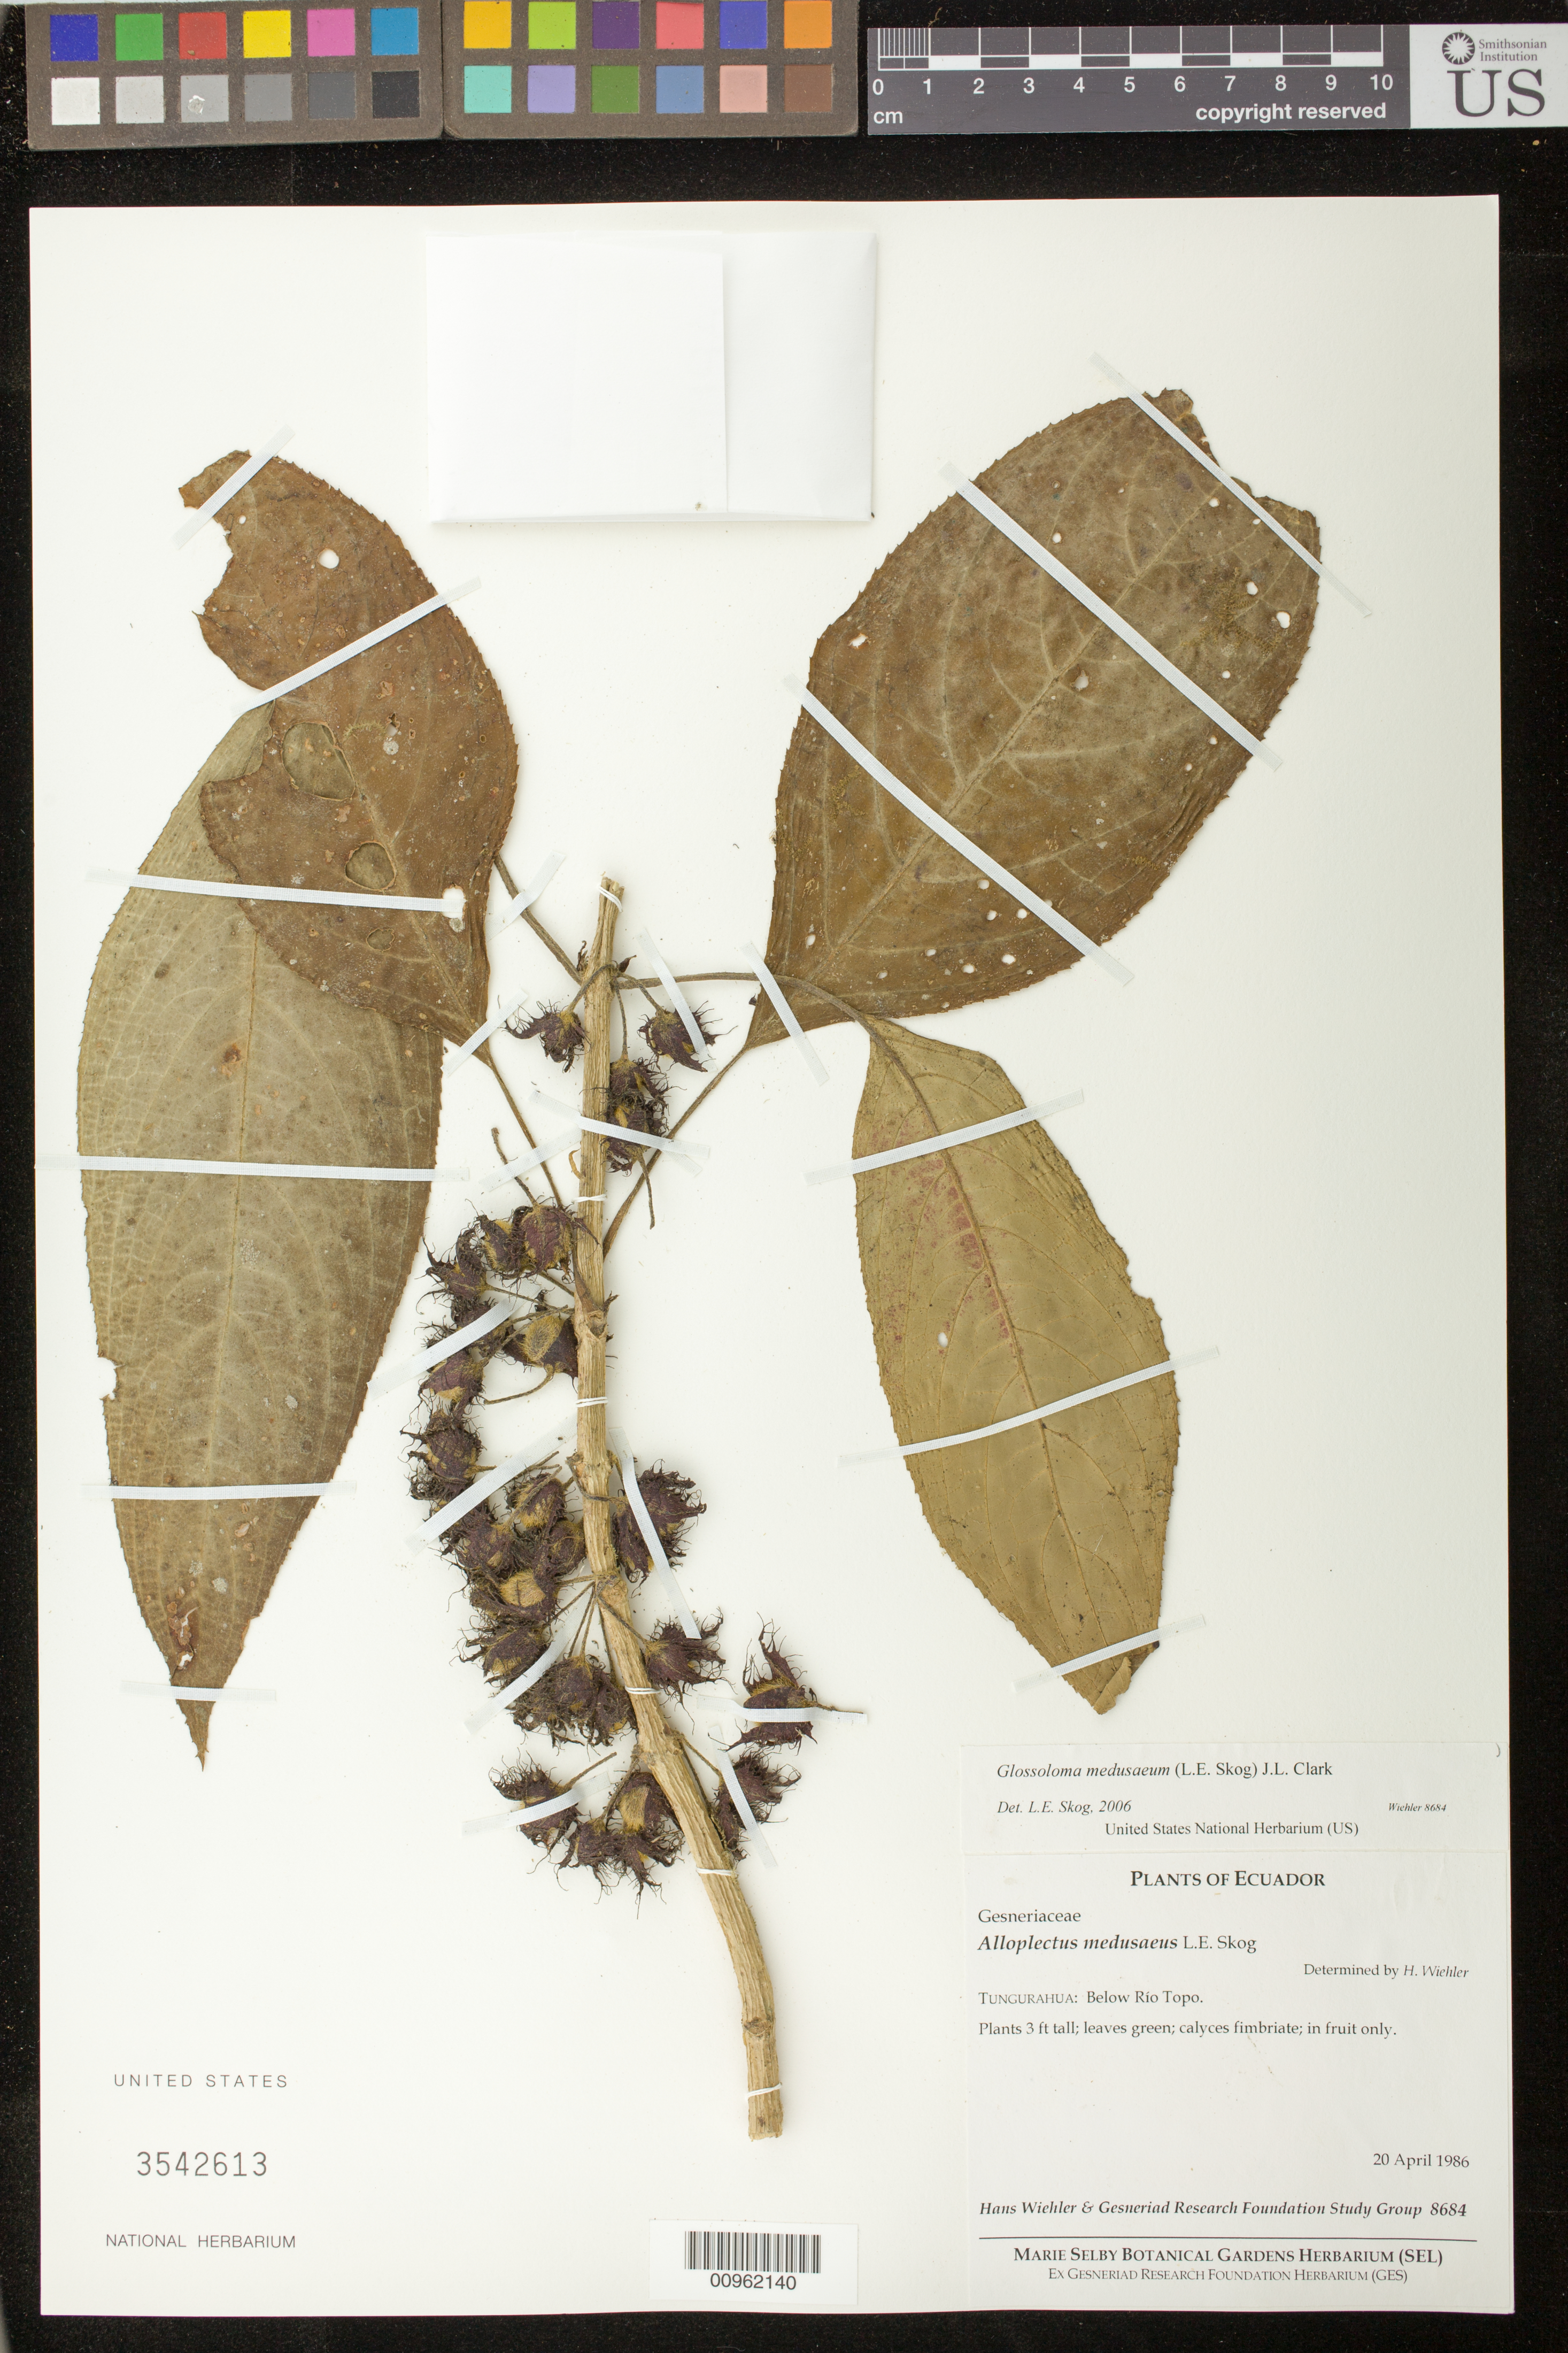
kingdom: Plantae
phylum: Tracheophyta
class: Magnoliopsida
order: Lamiales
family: Gesneriaceae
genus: Glossoloma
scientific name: Glossoloma medusaeum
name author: (L.E. Skog) J.L. Clark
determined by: Skog, Laurence E.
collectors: H. J. Wiehler & GRF Study Group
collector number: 8684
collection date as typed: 20 Apr 1986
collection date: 1986-04-20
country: Ecuador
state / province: Tungurahua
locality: Tungurahua; below Rio Tropo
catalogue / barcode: US 3542613